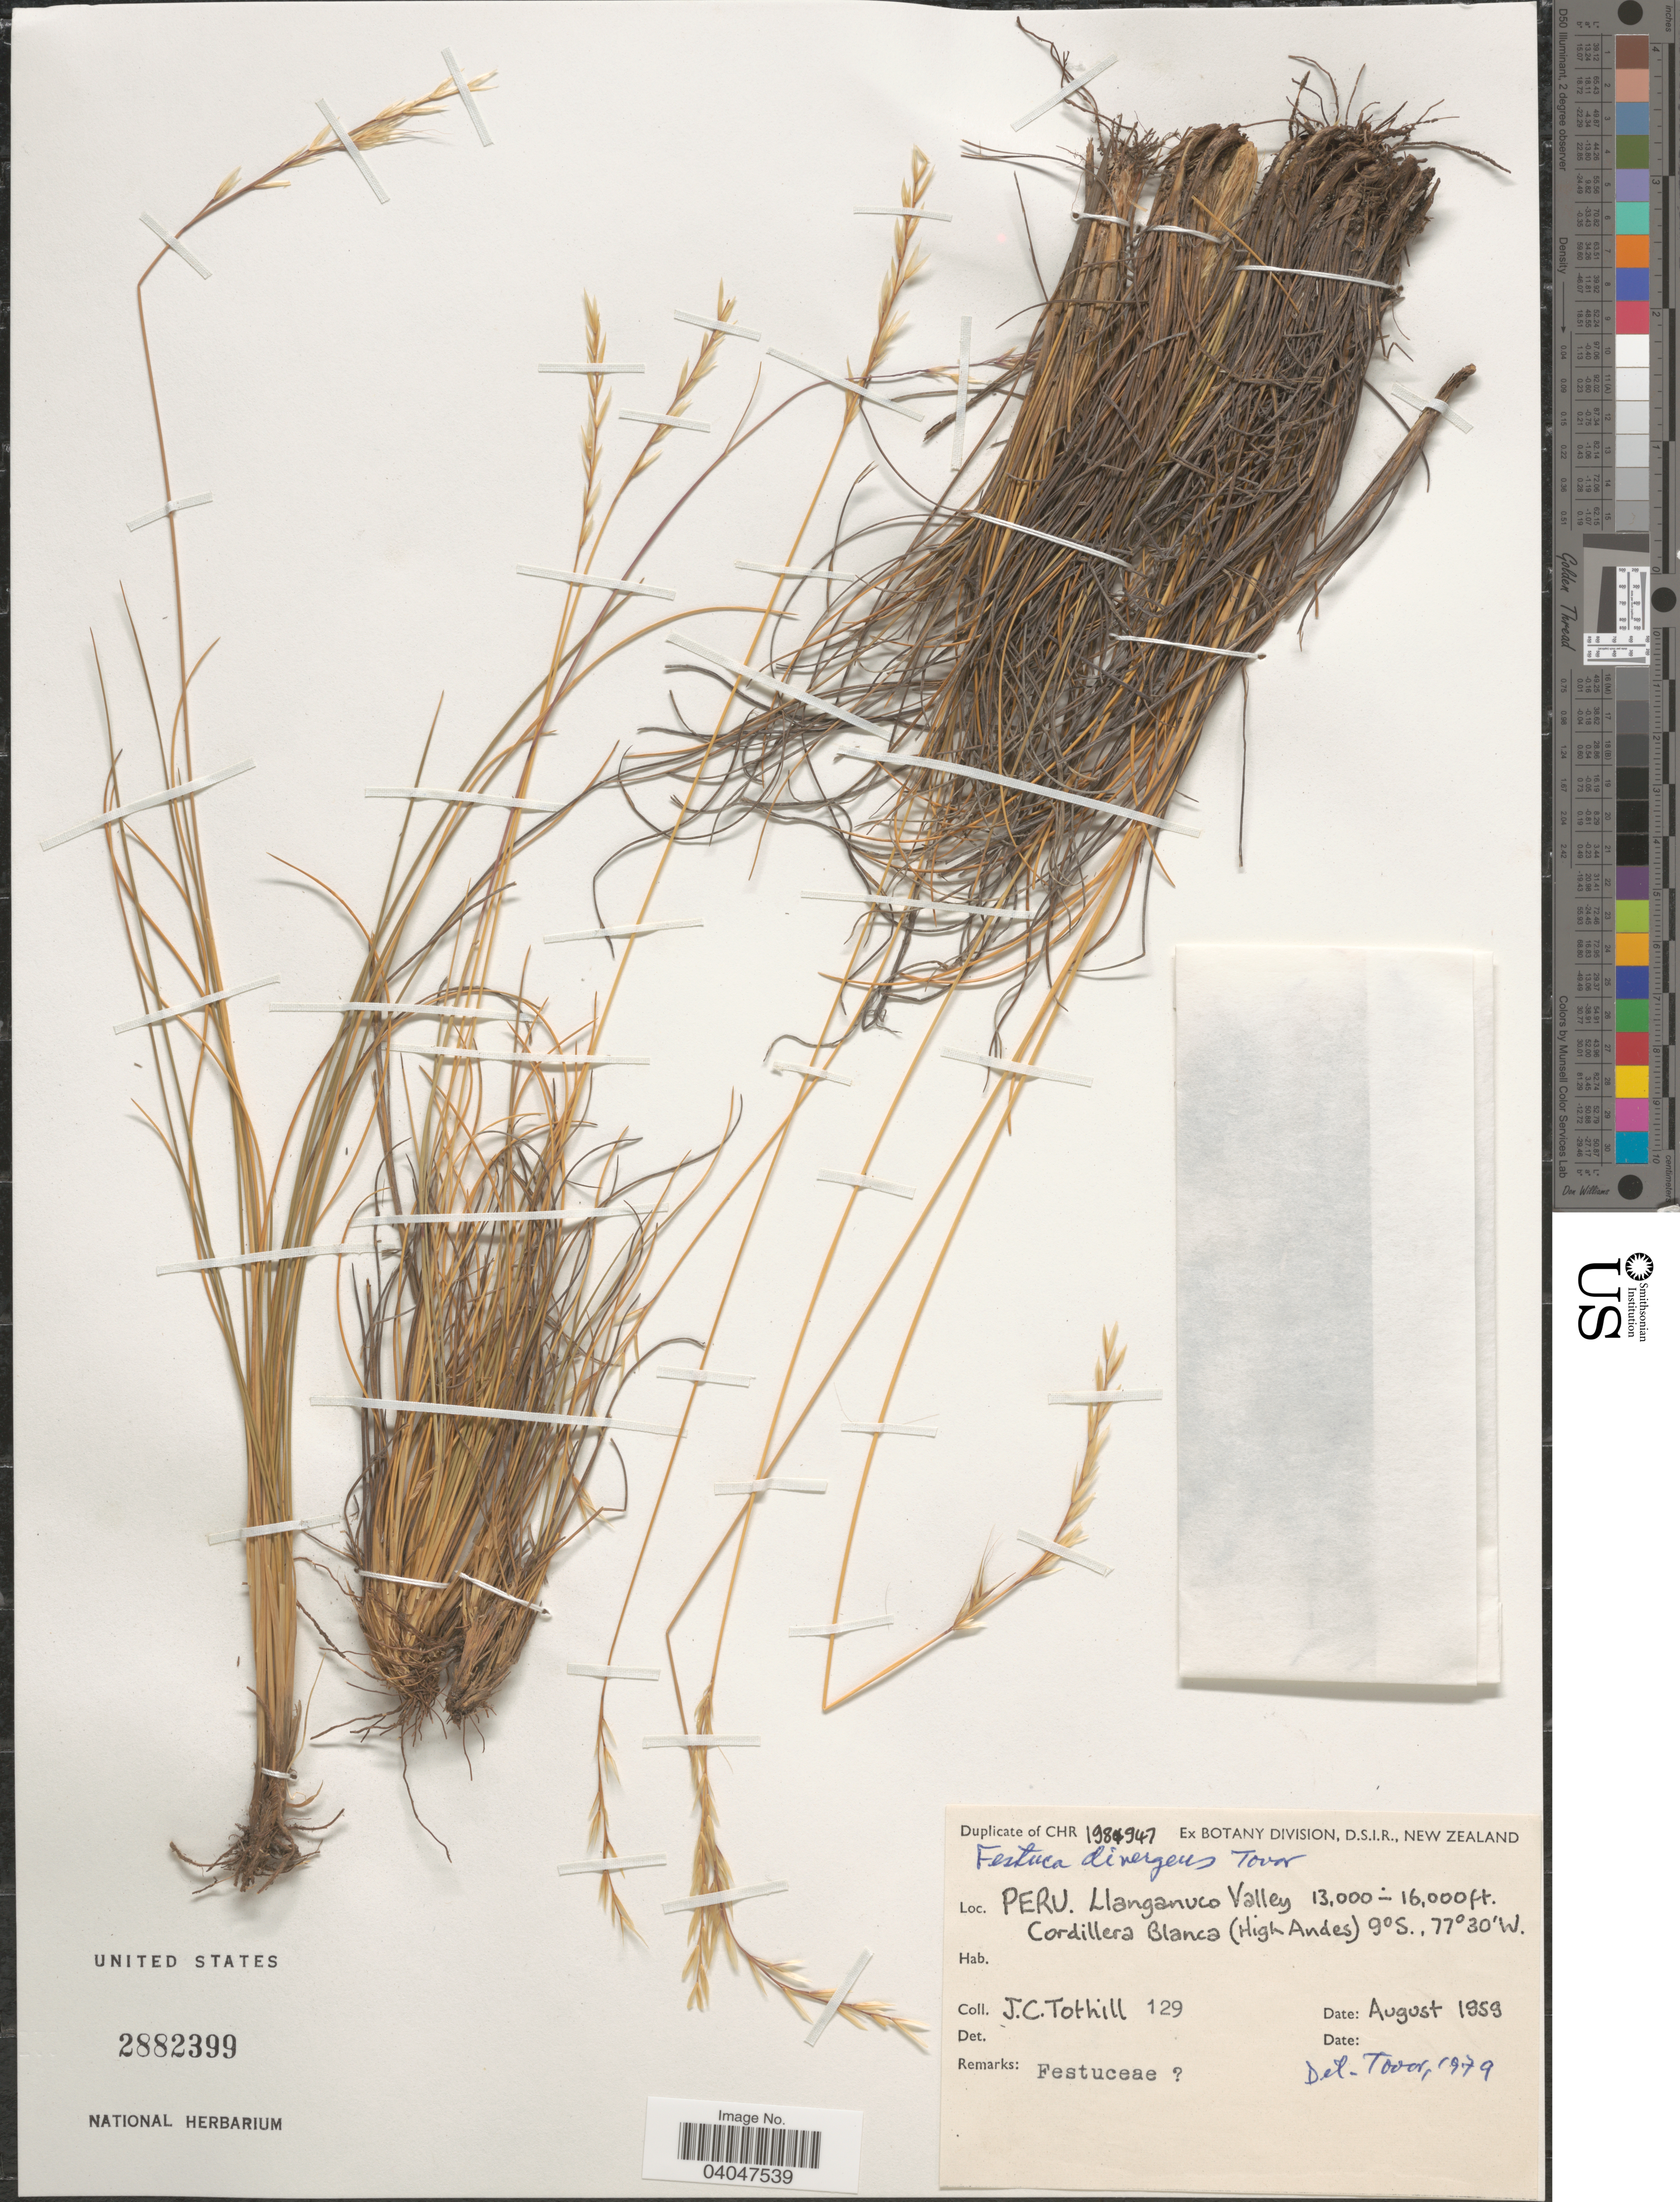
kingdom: Plantae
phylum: Tracheophyta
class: Liliopsida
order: Poales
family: Poaceae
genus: Festuca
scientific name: Festuca divergens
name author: Tovar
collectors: J. C. Tothill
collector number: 129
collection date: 1959-08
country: Peru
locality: Llanganuco Valley. Cordillera Blanca (High Andes).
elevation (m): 3962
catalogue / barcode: US 2882399